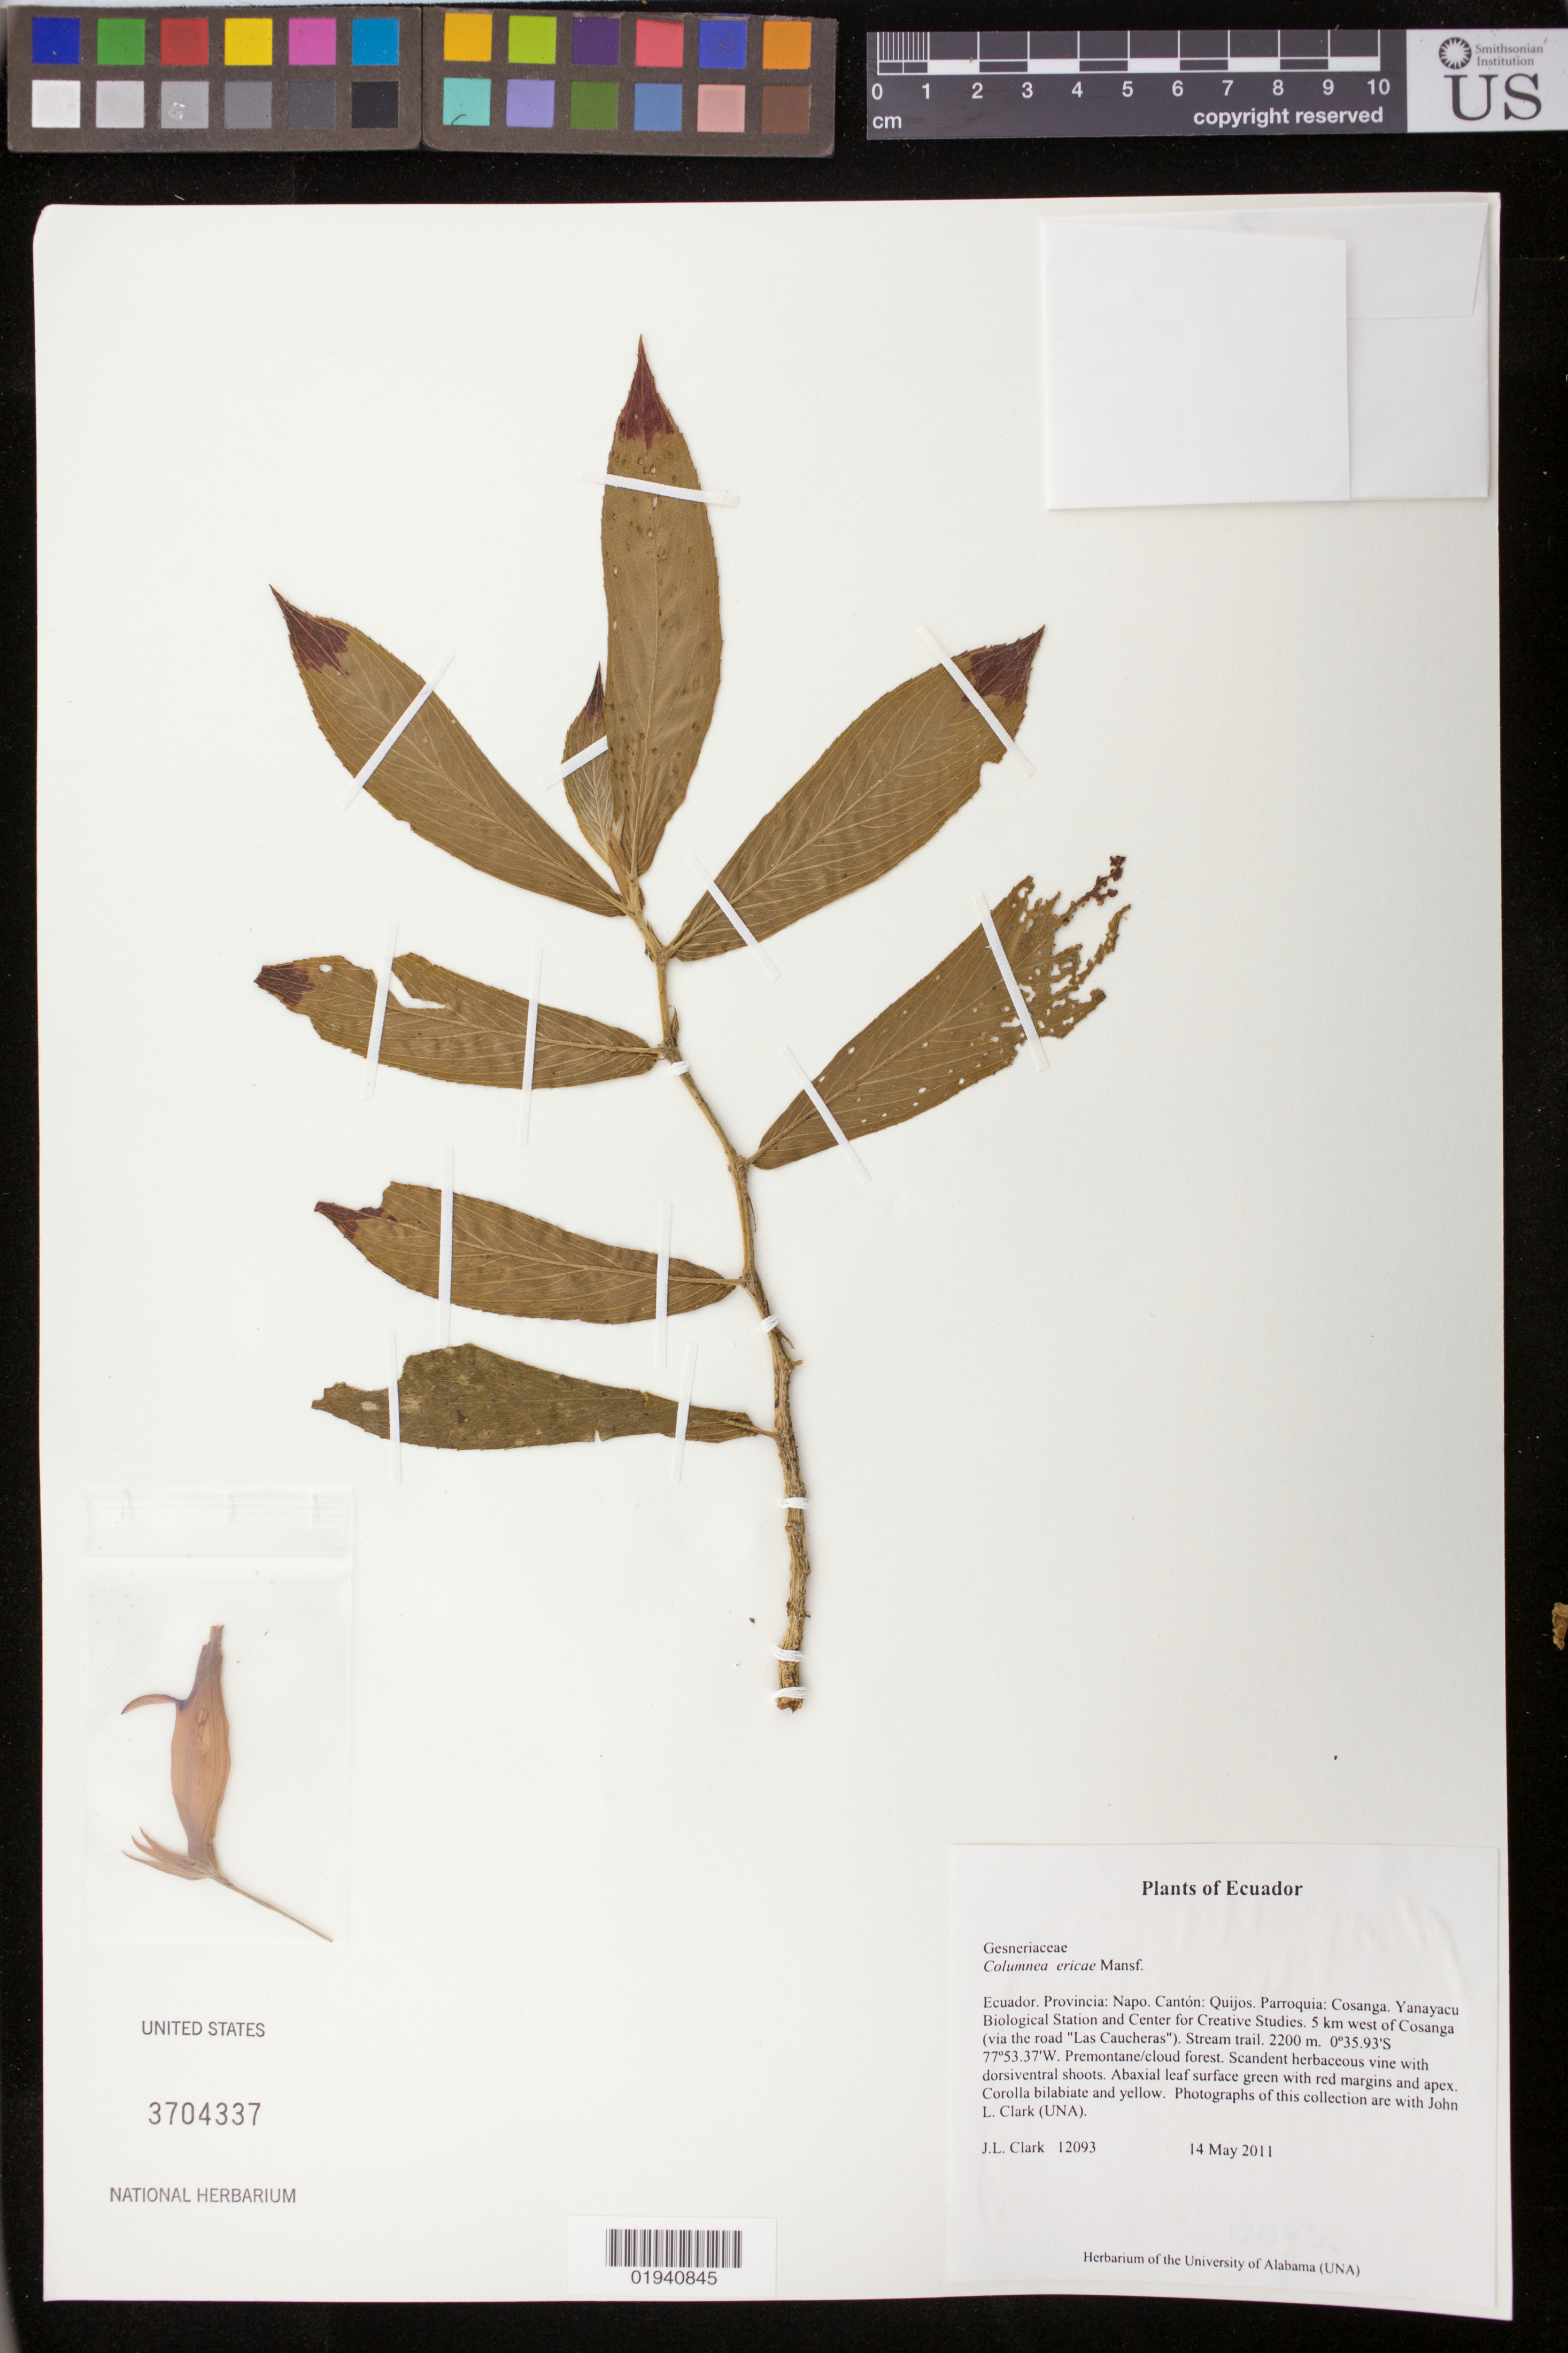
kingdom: Plantae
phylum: Tracheophyta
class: Magnoliopsida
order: Lamiales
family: Gesneriaceae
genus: Columnea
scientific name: Columnea ericae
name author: Mansf.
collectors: J. L. Clark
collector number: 12093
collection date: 2011-05-14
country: Ecuador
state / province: Napo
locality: Canton: Quijos, Parroquia: Cosanga. Yanayacu Biological Station and Center for Creative Studies. 5km West of Cosanga (via the road "Las Caucheras").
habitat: Stream trail. Premontane/cloud forest.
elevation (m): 2200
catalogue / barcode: US 3704337